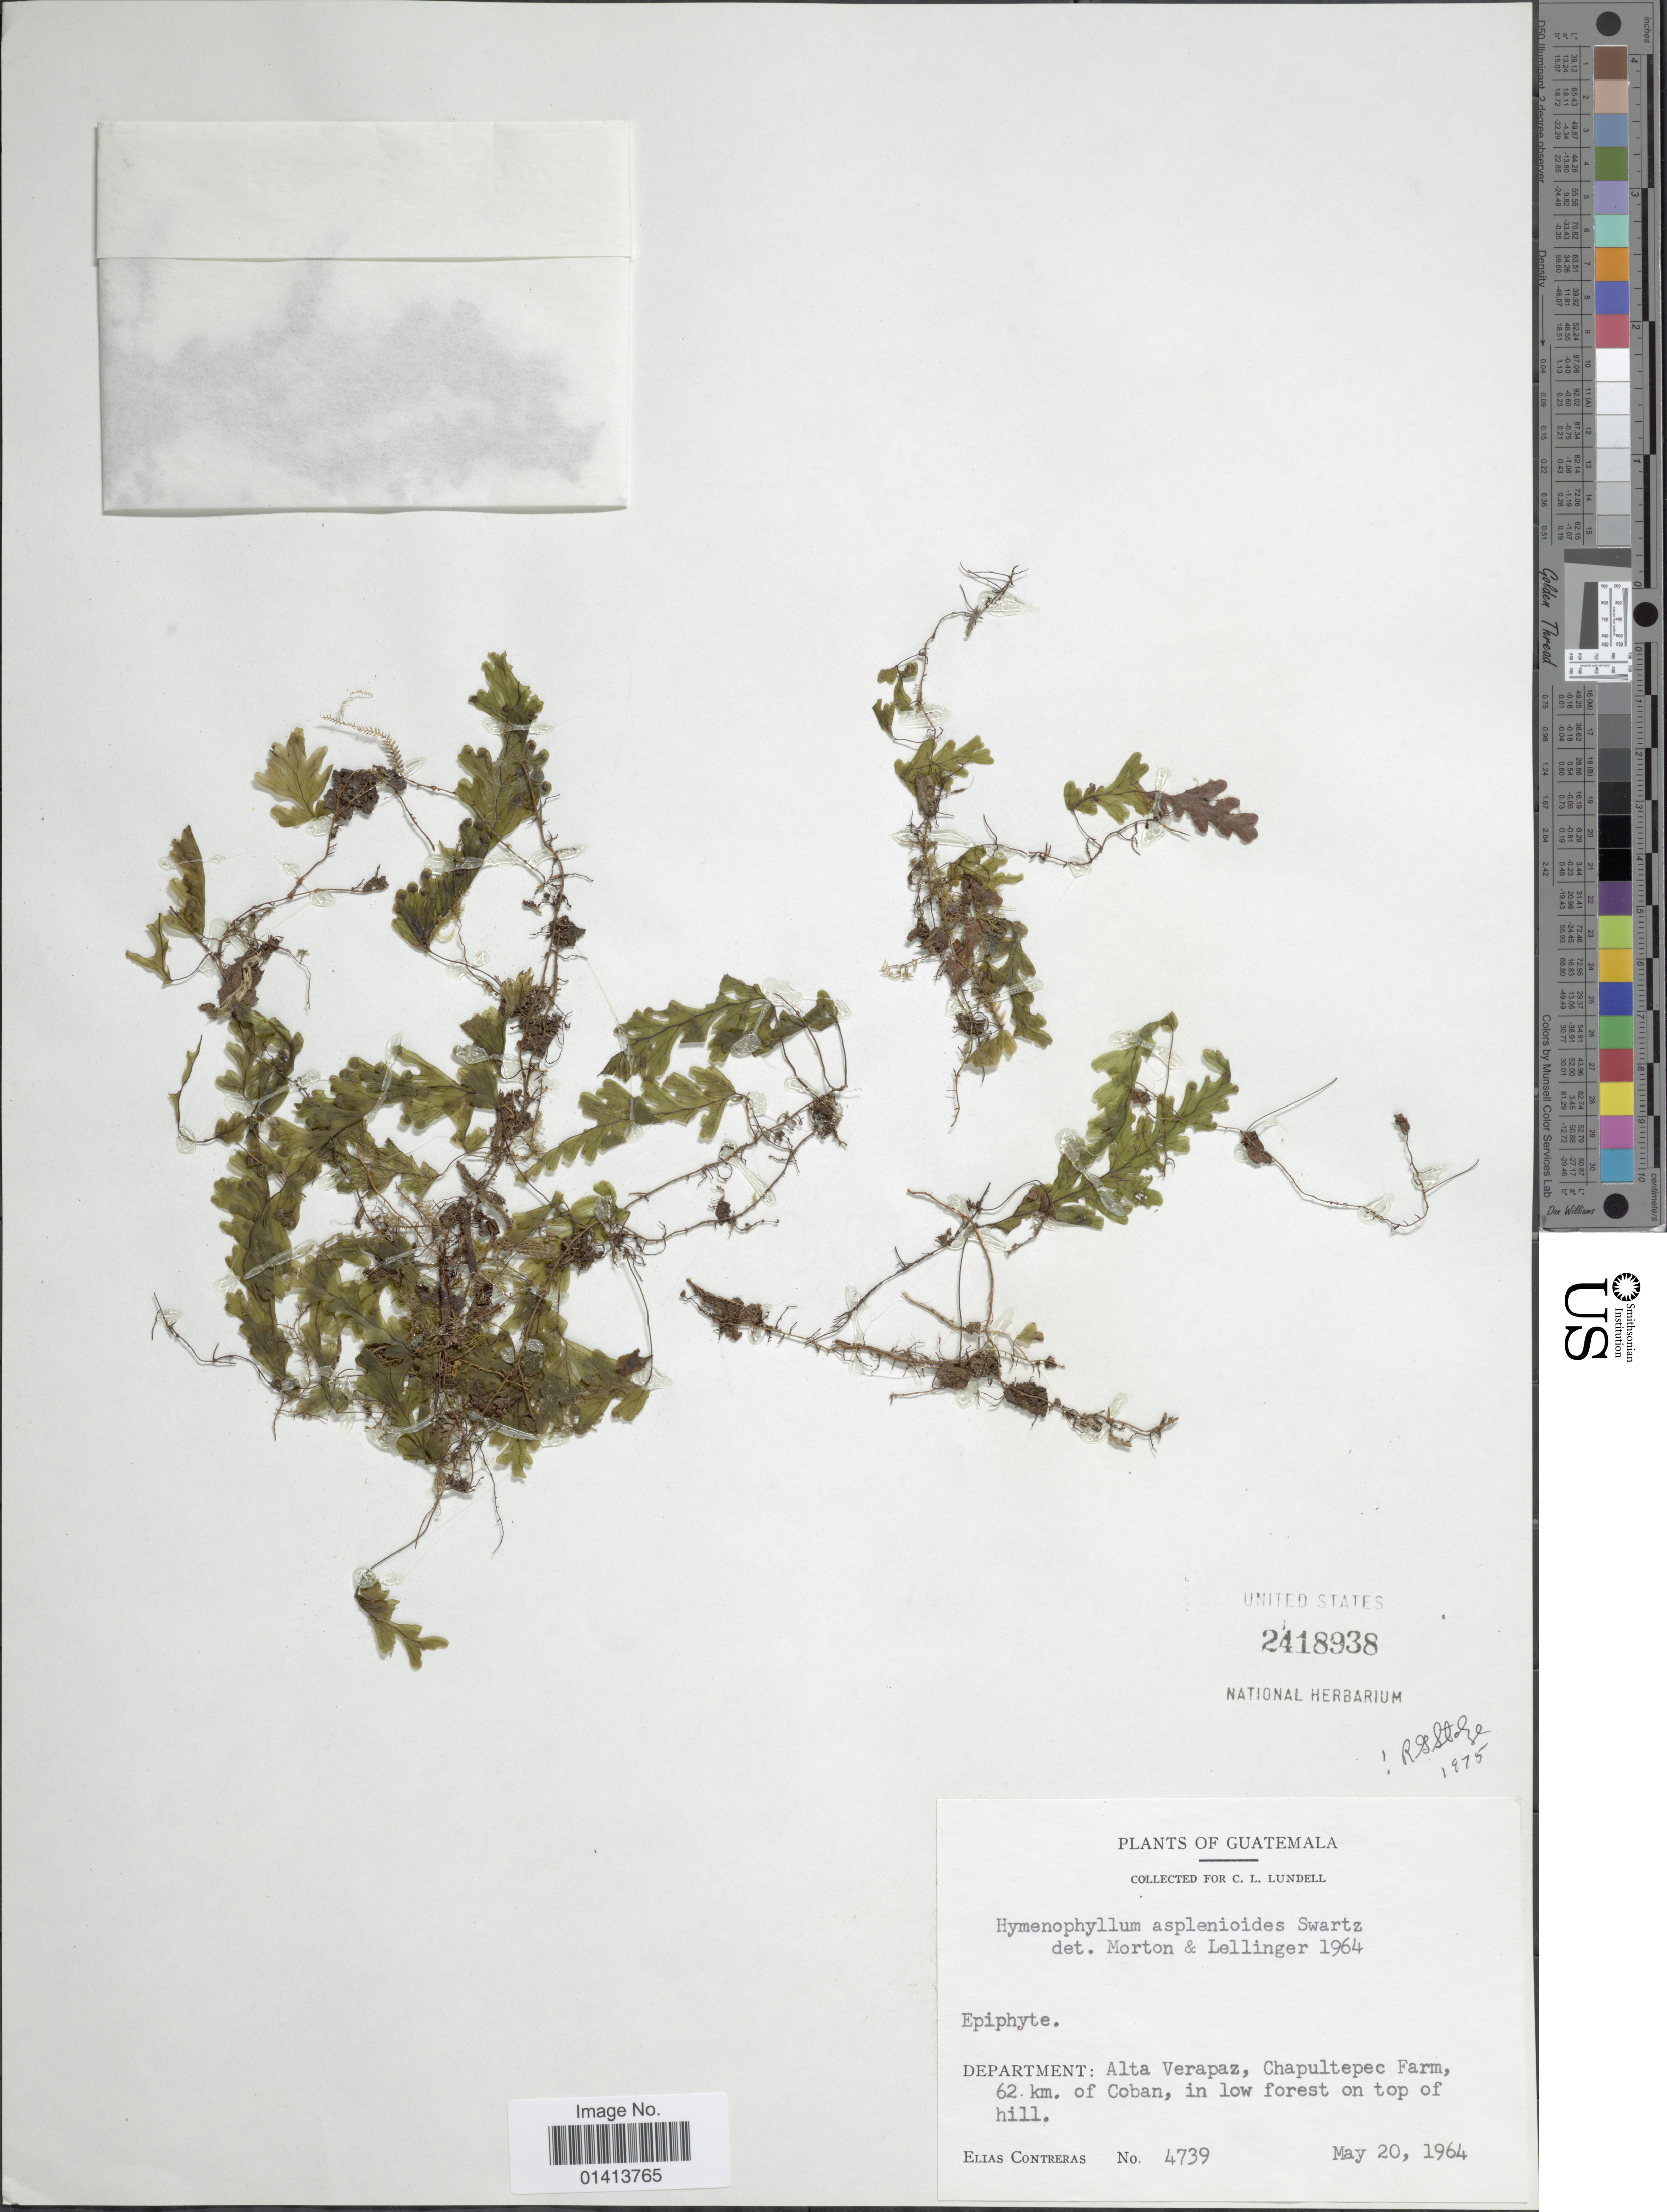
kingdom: Plantae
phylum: Tracheophyta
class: Polypodiopsida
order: Hymenophyllales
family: Hymenophyllaceae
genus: Hymenophyllum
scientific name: Hymenophyllum asplenioides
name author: (Sw.) Sw.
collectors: E. Contreras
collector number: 4739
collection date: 1964-05-20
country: Guatemala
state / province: Alta Verapaz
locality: Department: Alta Verapaz, Chapultepec Farm, 62 km of coban, in low forest on top of hill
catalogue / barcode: US 2418938